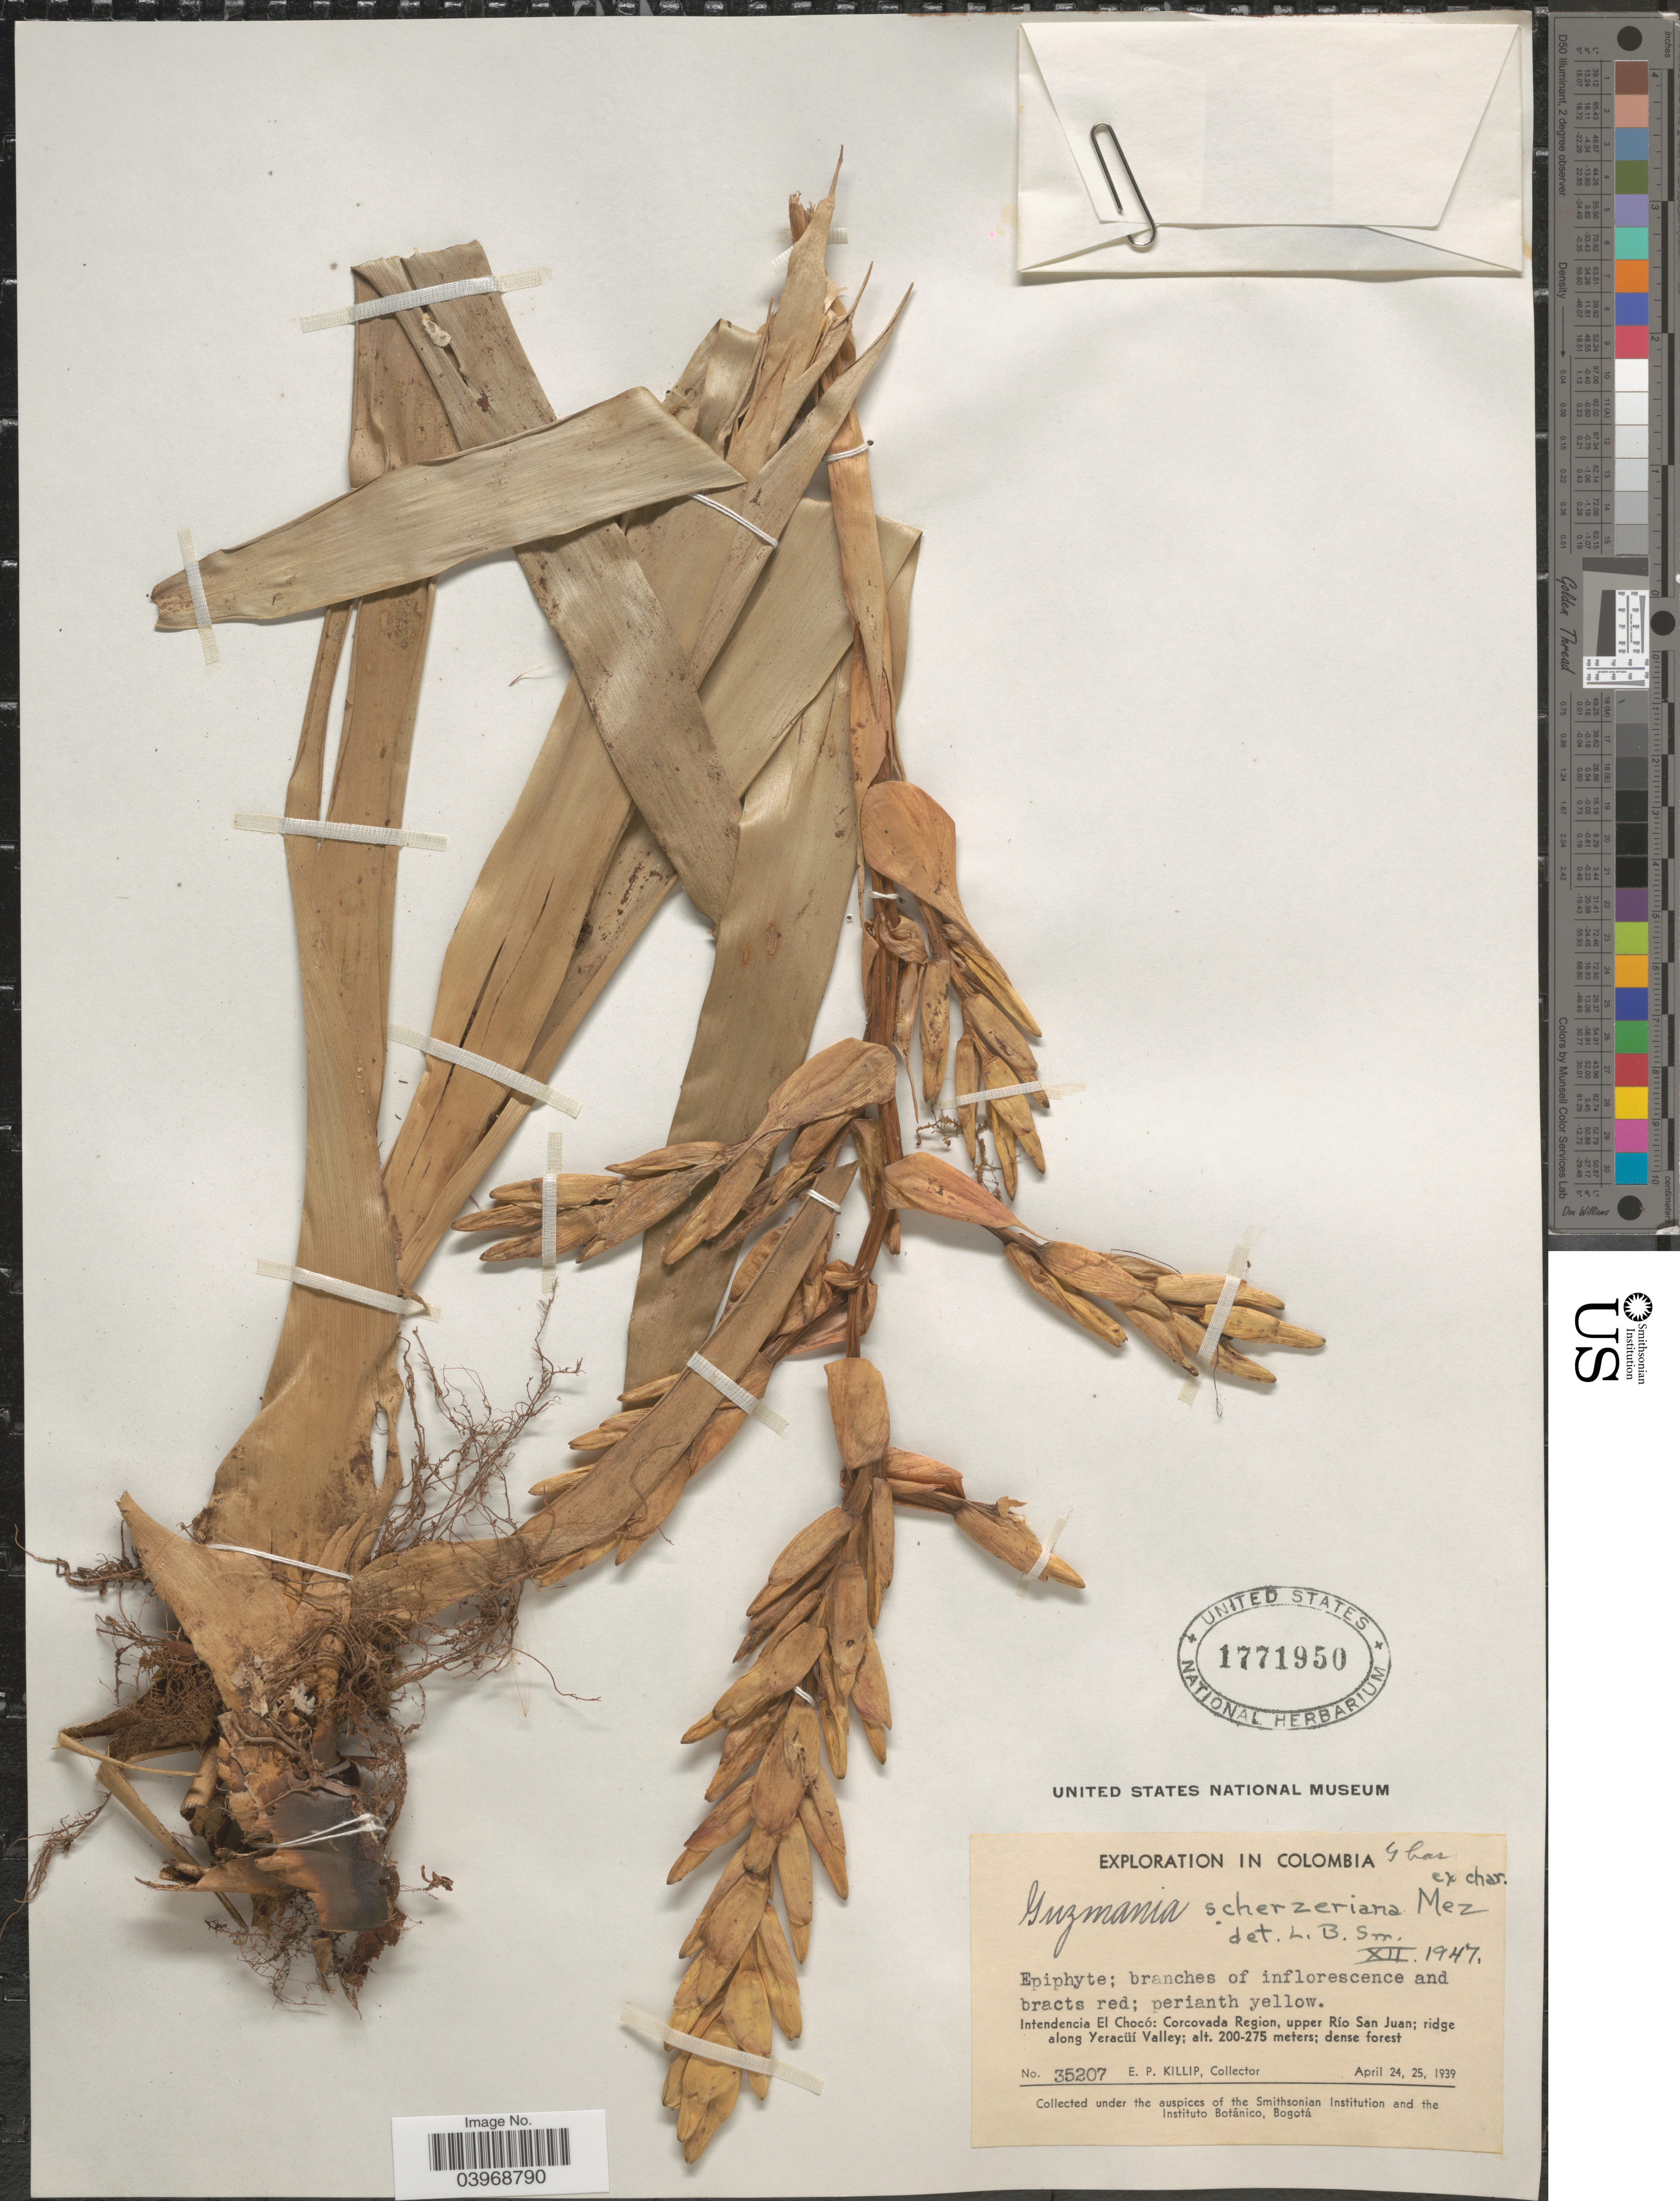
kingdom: Plantae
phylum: Tracheophyta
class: Liliopsida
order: Poales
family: Bromeliaceae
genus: Guzmania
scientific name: Guzmania scherzeriana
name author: Mez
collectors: E. P. Killip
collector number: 35207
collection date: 1939-04-24/1939-04-25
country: Colombia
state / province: Chocó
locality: Intendencia El Chocó: Corcovada Region, upper Río San Juan; ridge along Yeracüí Valley.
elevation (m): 200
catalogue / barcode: US 1771950